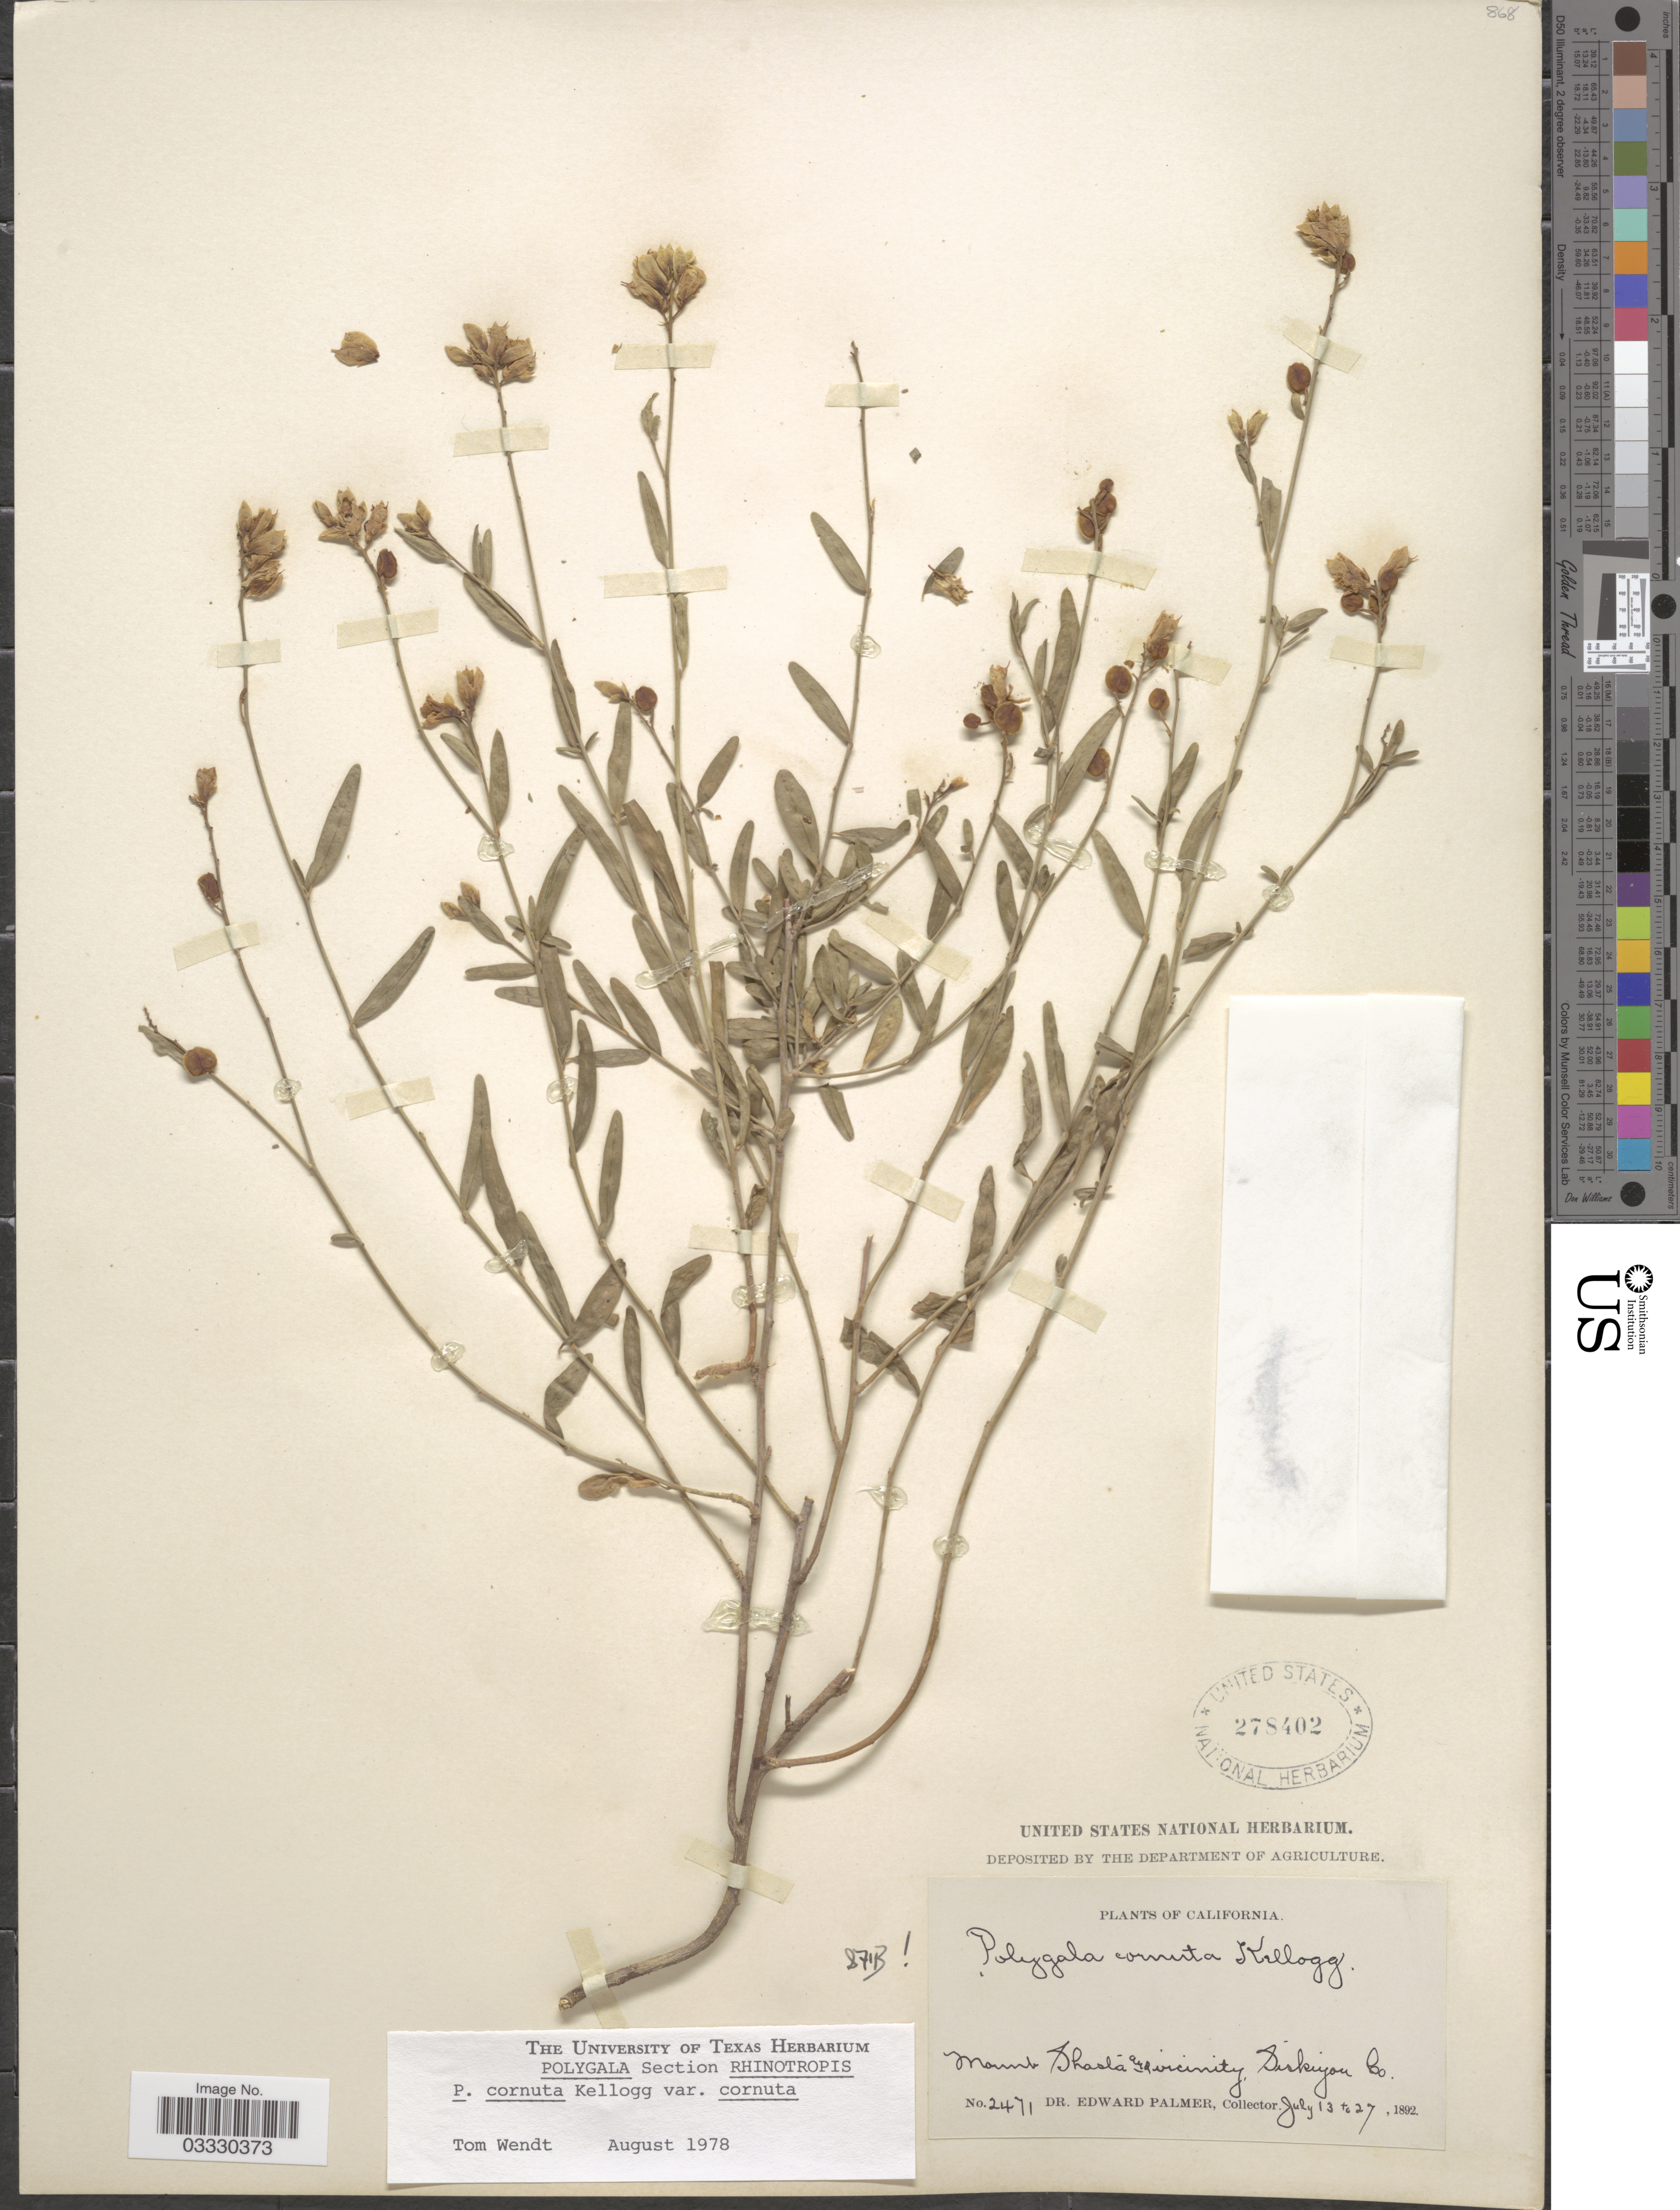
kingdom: Plantae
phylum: Tracheophyta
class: Magnoliopsida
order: Fabales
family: Polygalaceae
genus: Rhinotropis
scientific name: Rhinotropis cornuta var. cornuta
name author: (Kellogg) J.R. Abbott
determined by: Strong, Mark T., (BOT), Smithsonian Institution - National Museum of Natural History (UNITED STATES)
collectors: E. Palmer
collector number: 2471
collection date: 1892-07-13/1892-07-27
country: United States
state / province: California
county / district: Siskiyou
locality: Mount Shasta and vicinity, Siskiyou Co.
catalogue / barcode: US 278402